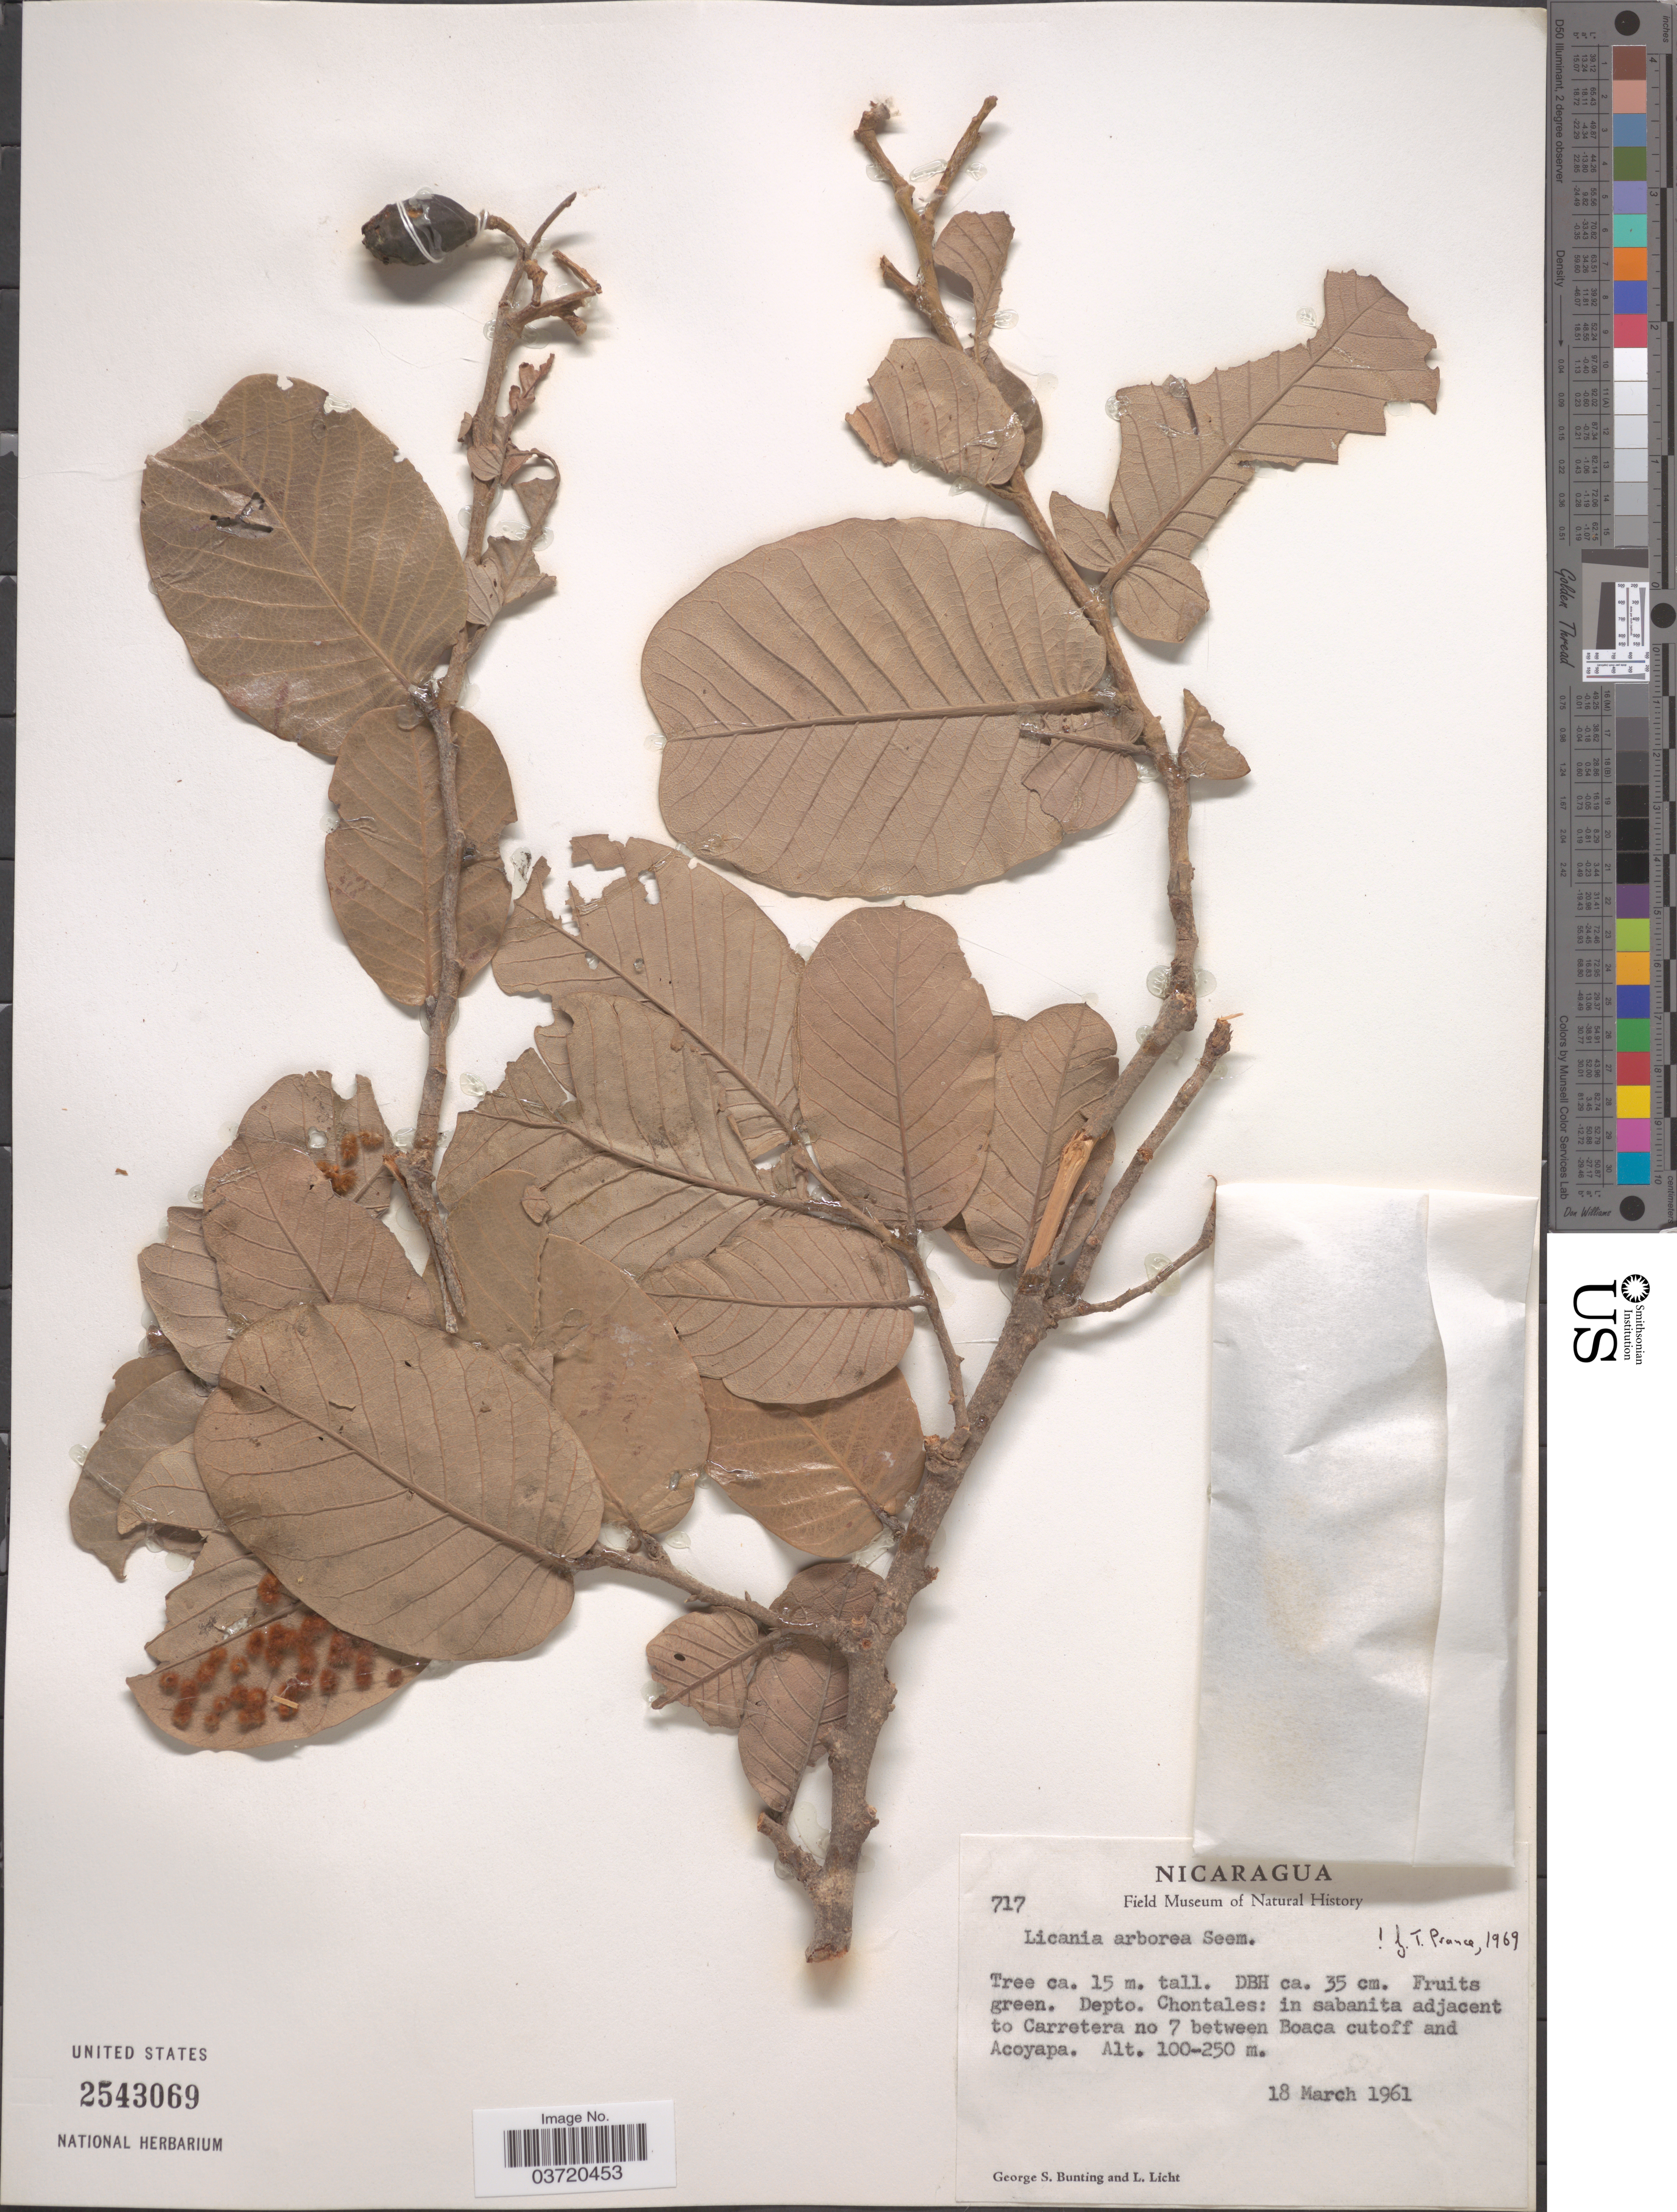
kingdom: Plantae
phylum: Tracheophyta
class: Magnoliopsida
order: Malpighiales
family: Chrysobalanaceae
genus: Microdesmia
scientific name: Microdesmia arborea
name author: (Seem.) Sothers & Prance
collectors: G. S. Bunting & L. Licht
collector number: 717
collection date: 1961-03-18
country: Nicaragua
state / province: Chontales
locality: Depto. Chontales: in sabanita adjacent to Carretera no 7 between Boaca cutoff and Acoyapa.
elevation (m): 100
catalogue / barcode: US 2543069